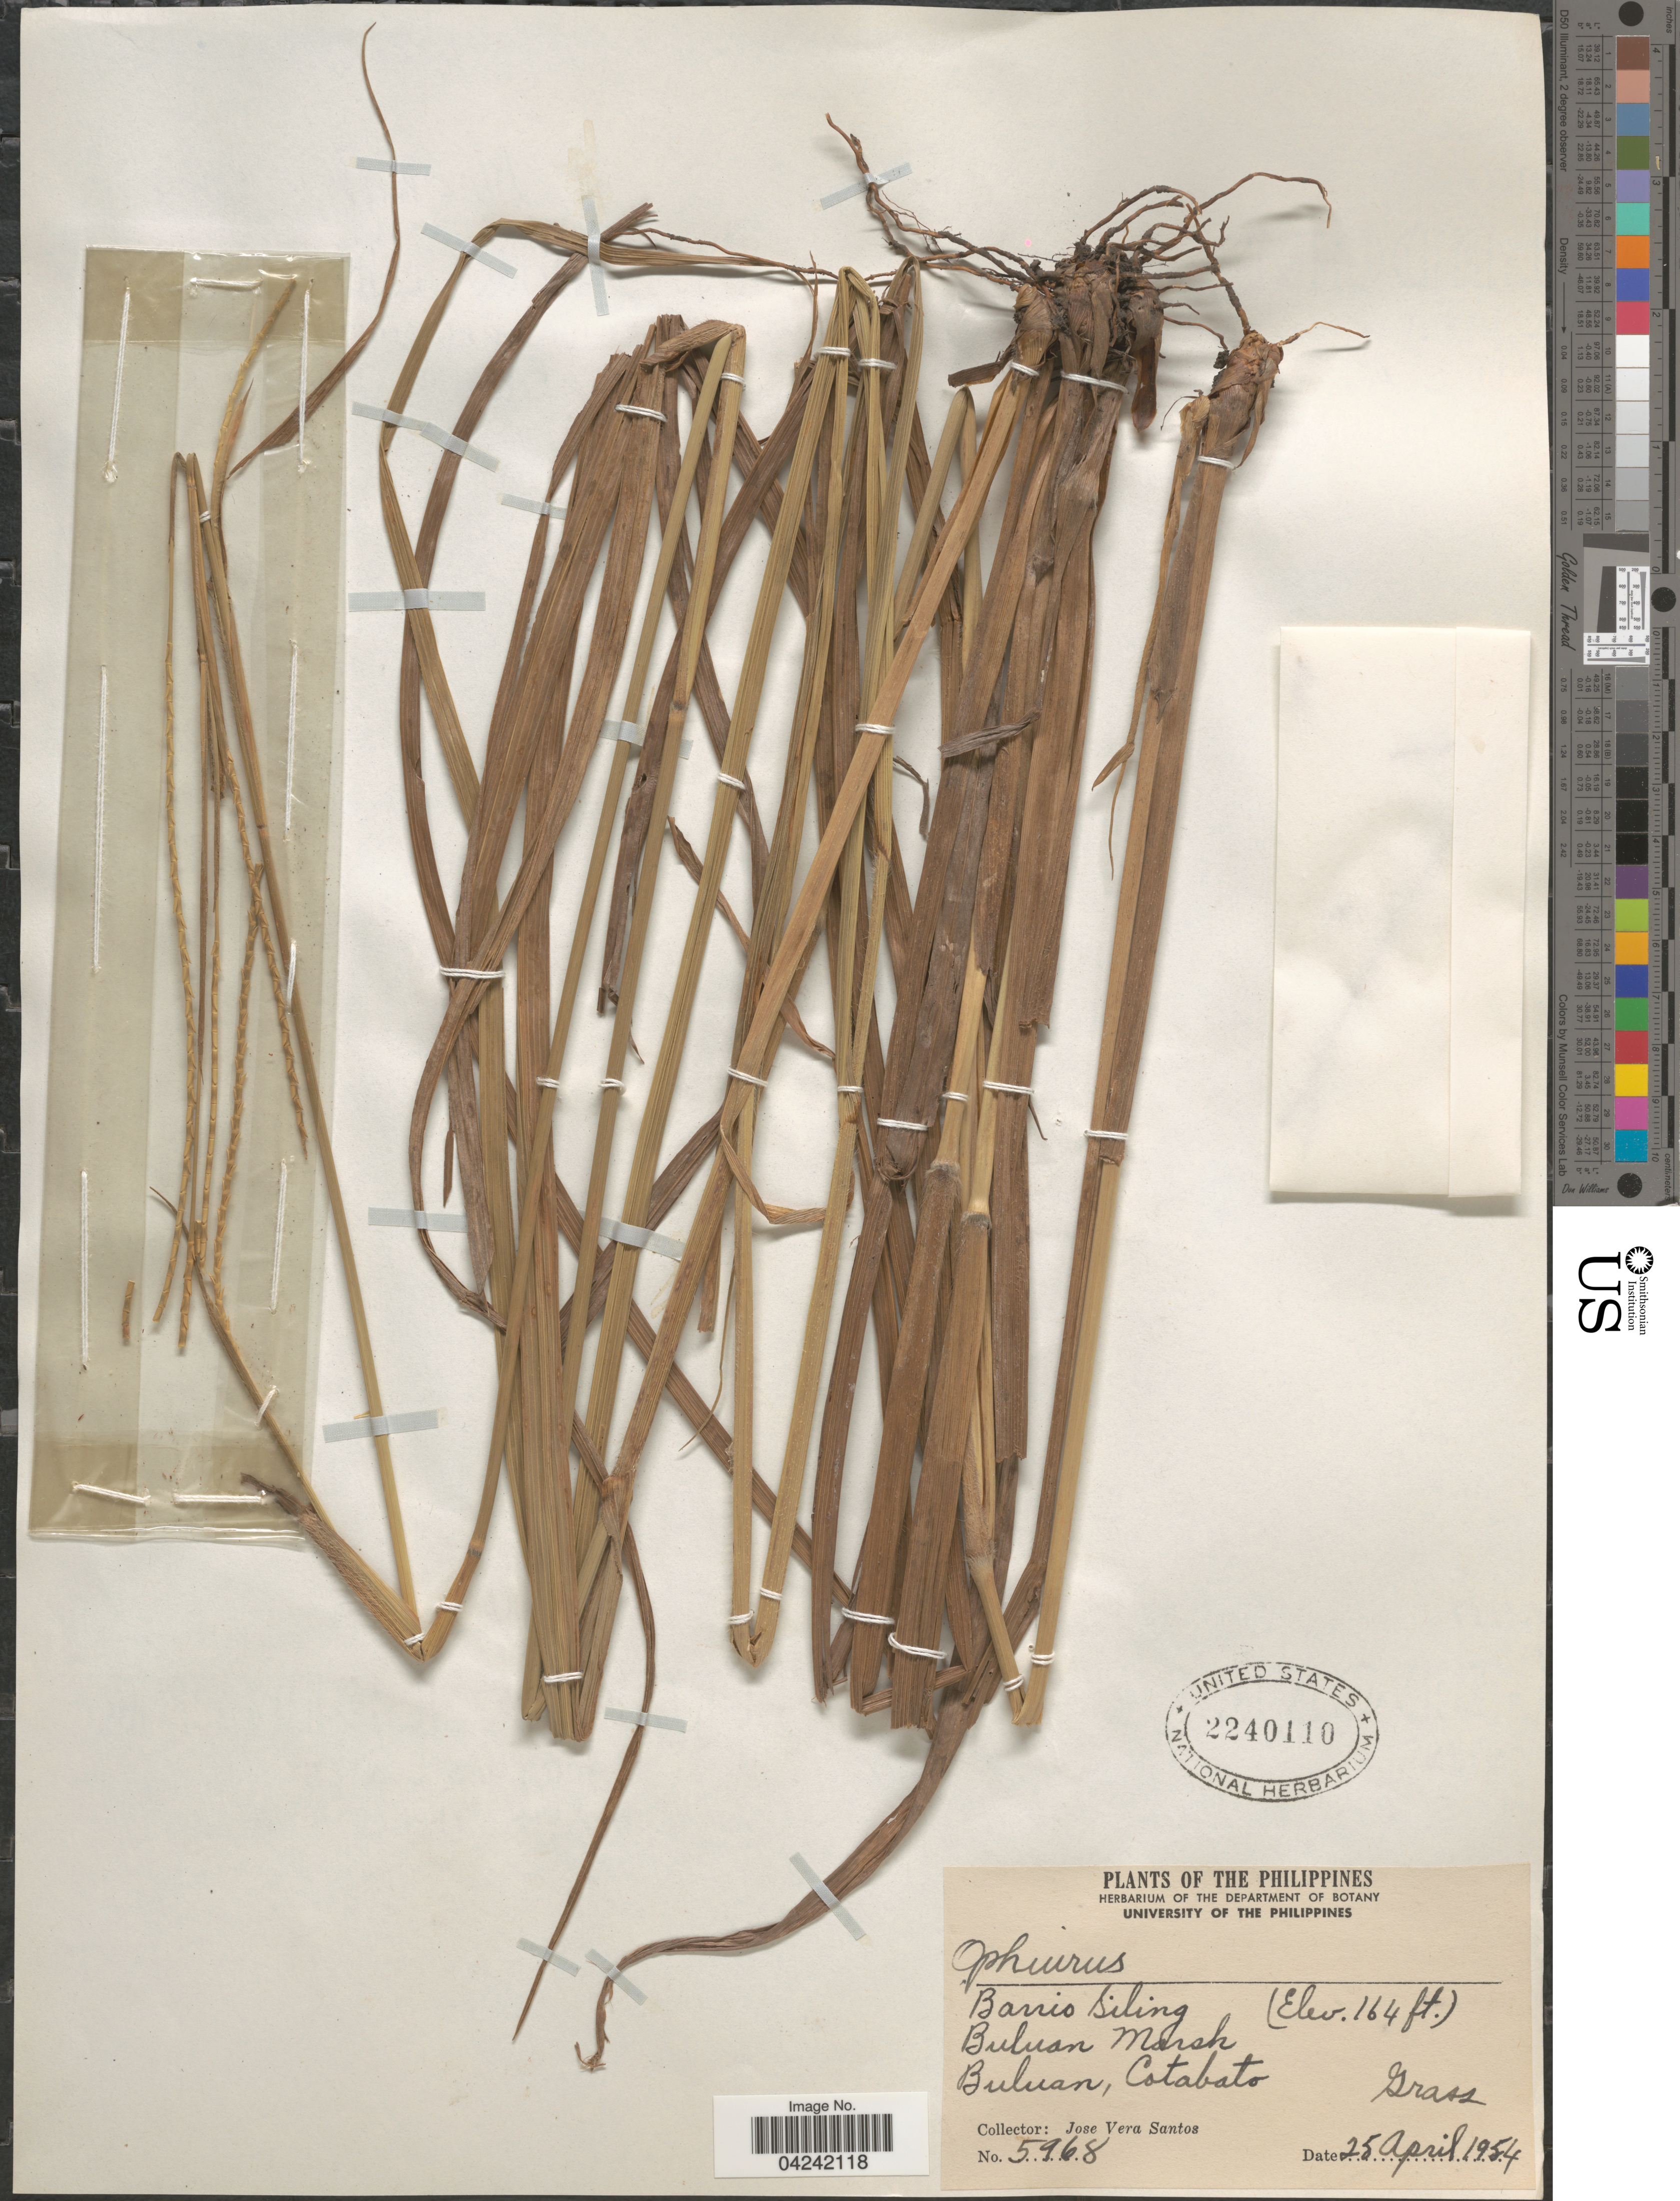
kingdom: Plantae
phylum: Tracheophyta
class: Liliopsida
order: Poales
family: Poaceae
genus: Ophiuros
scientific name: Ophiuros sp.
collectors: J. Santos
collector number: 5968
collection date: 1954-04-25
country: Philippines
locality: Barrio Siling. Buluan Marsh. Buluan, Cotabato.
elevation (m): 50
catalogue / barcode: US 2240110